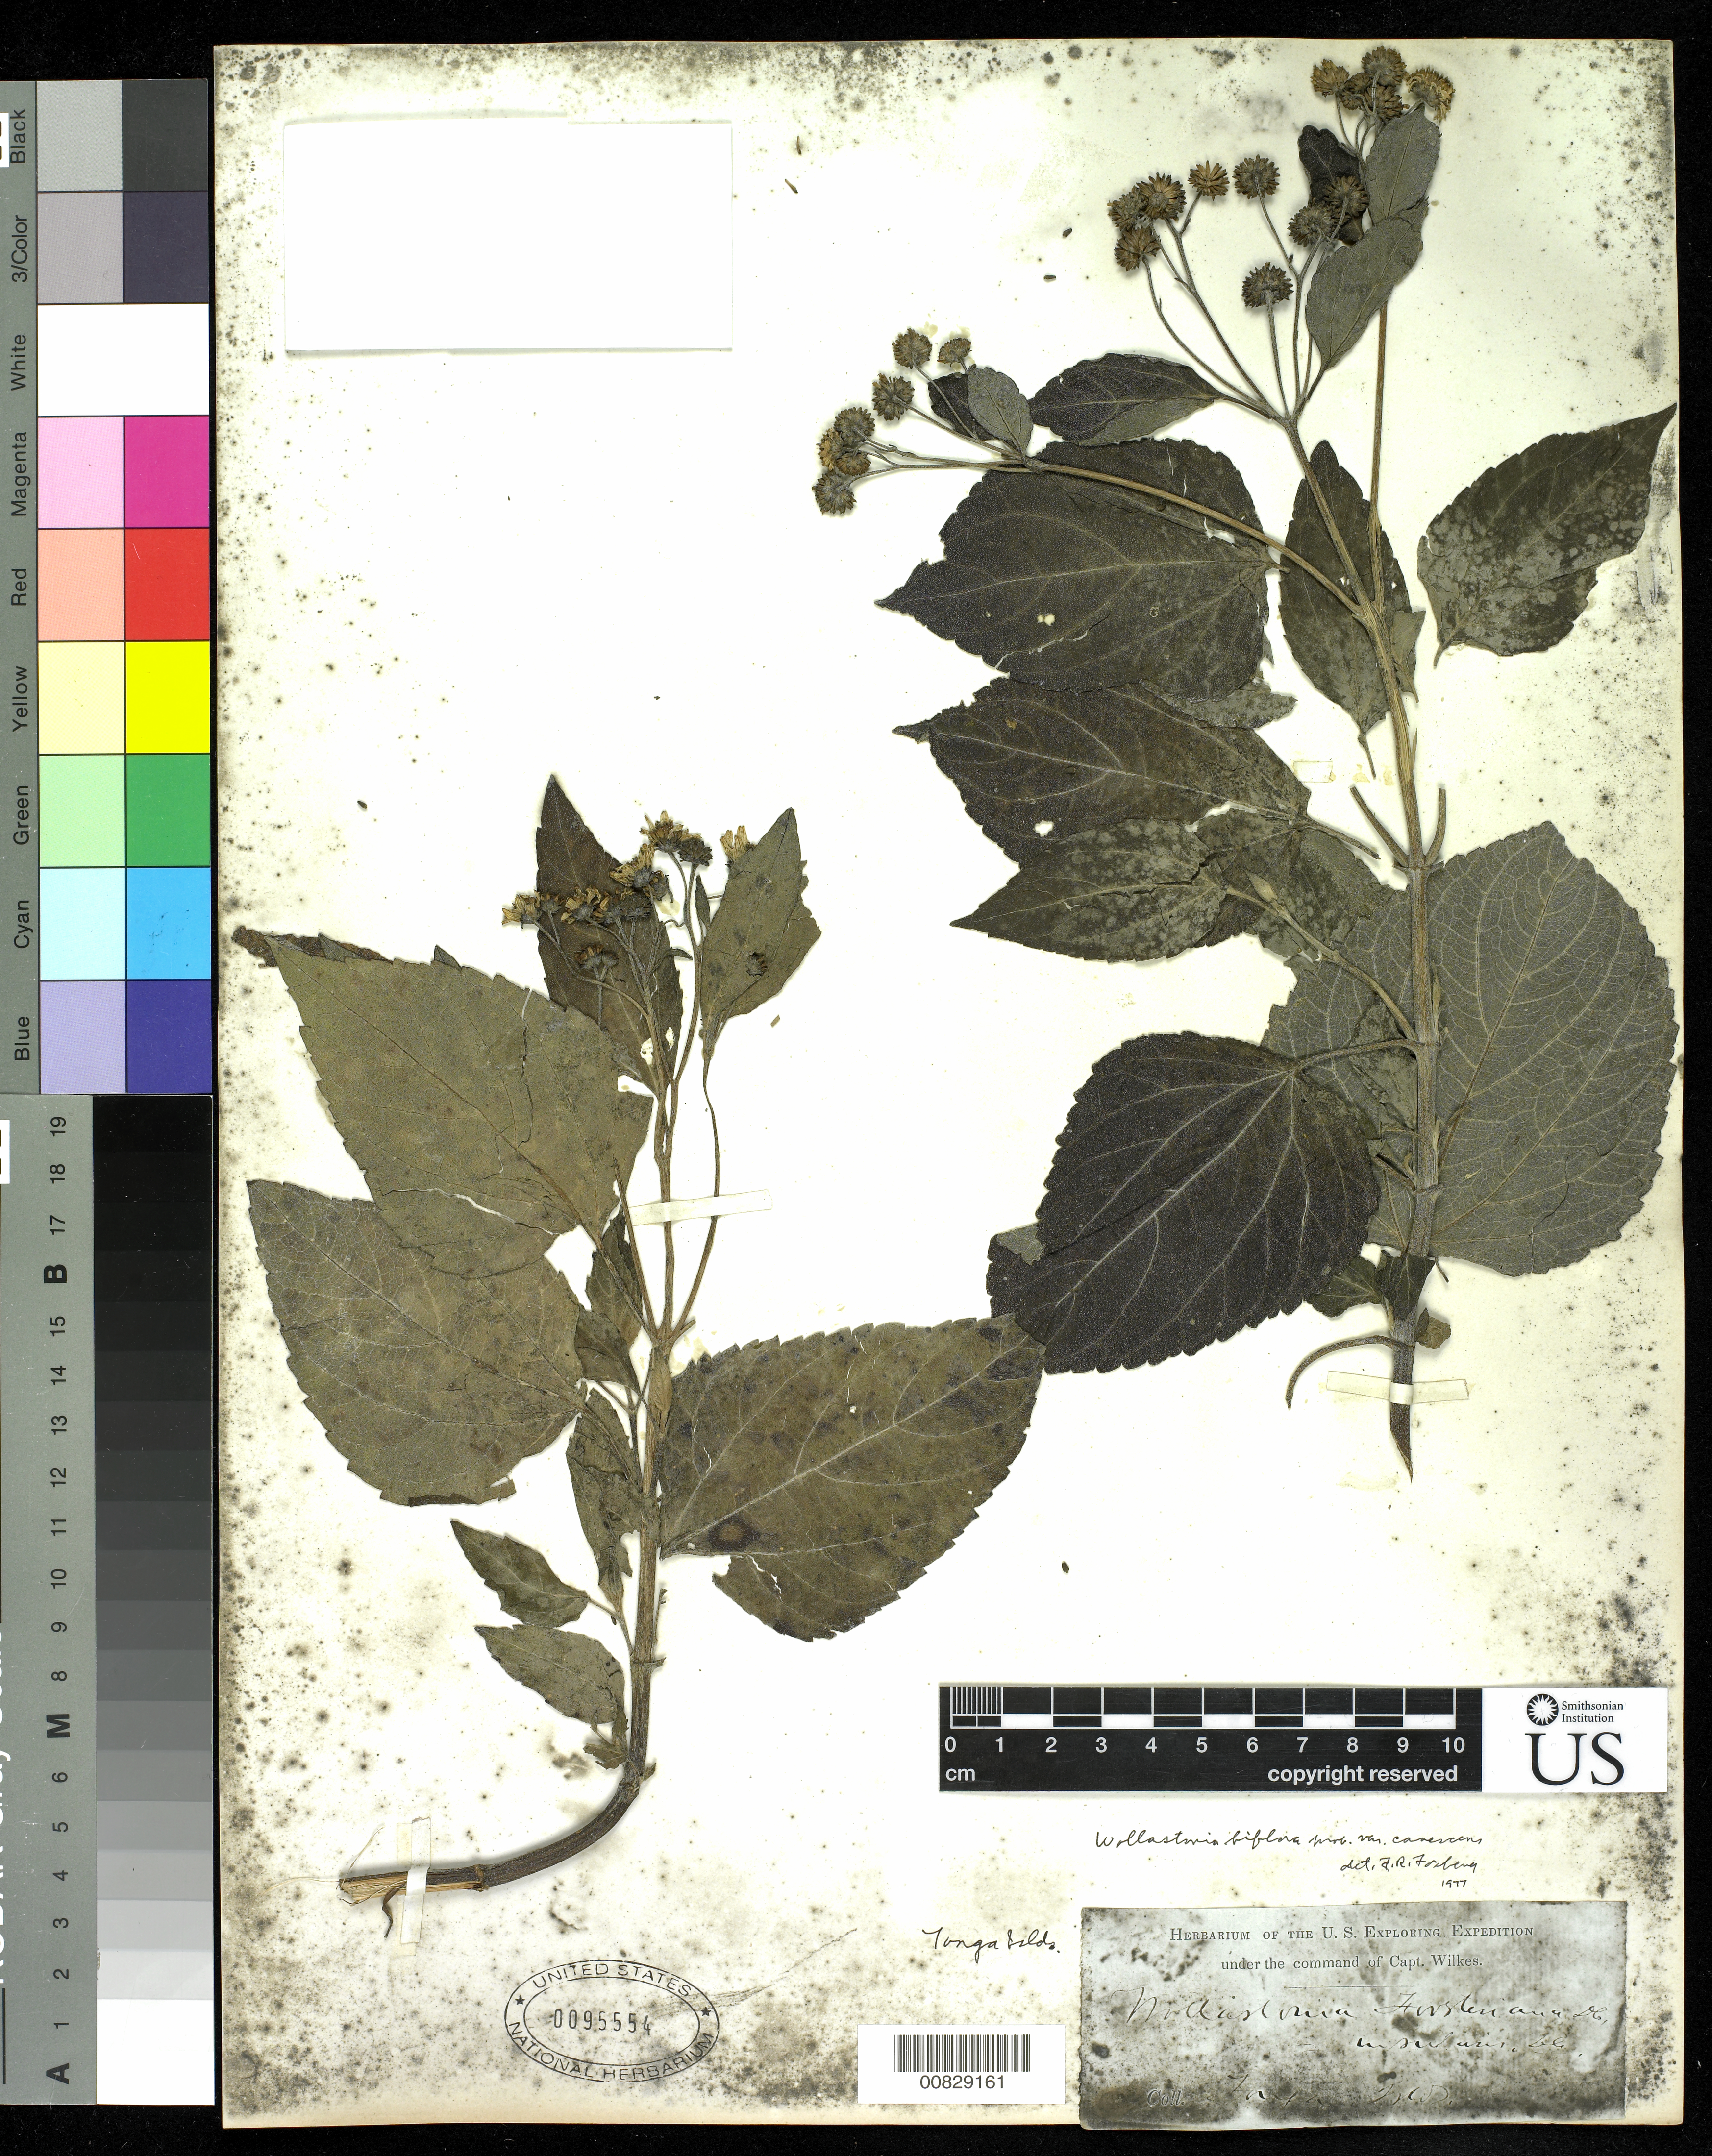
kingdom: Plantae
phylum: Tracheophyta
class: Magnoliopsida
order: Asterales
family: Asteraceae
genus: Wollastonia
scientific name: Wollastonia uniflora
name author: (Willd.) Orchard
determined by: Wagner, W. L., (BOT), Smithsonian Institution - National Museum of Natural History (UNITED STATES)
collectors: Wilkes Explor. Exped.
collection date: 1838/1842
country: Tonga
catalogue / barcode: US 95554